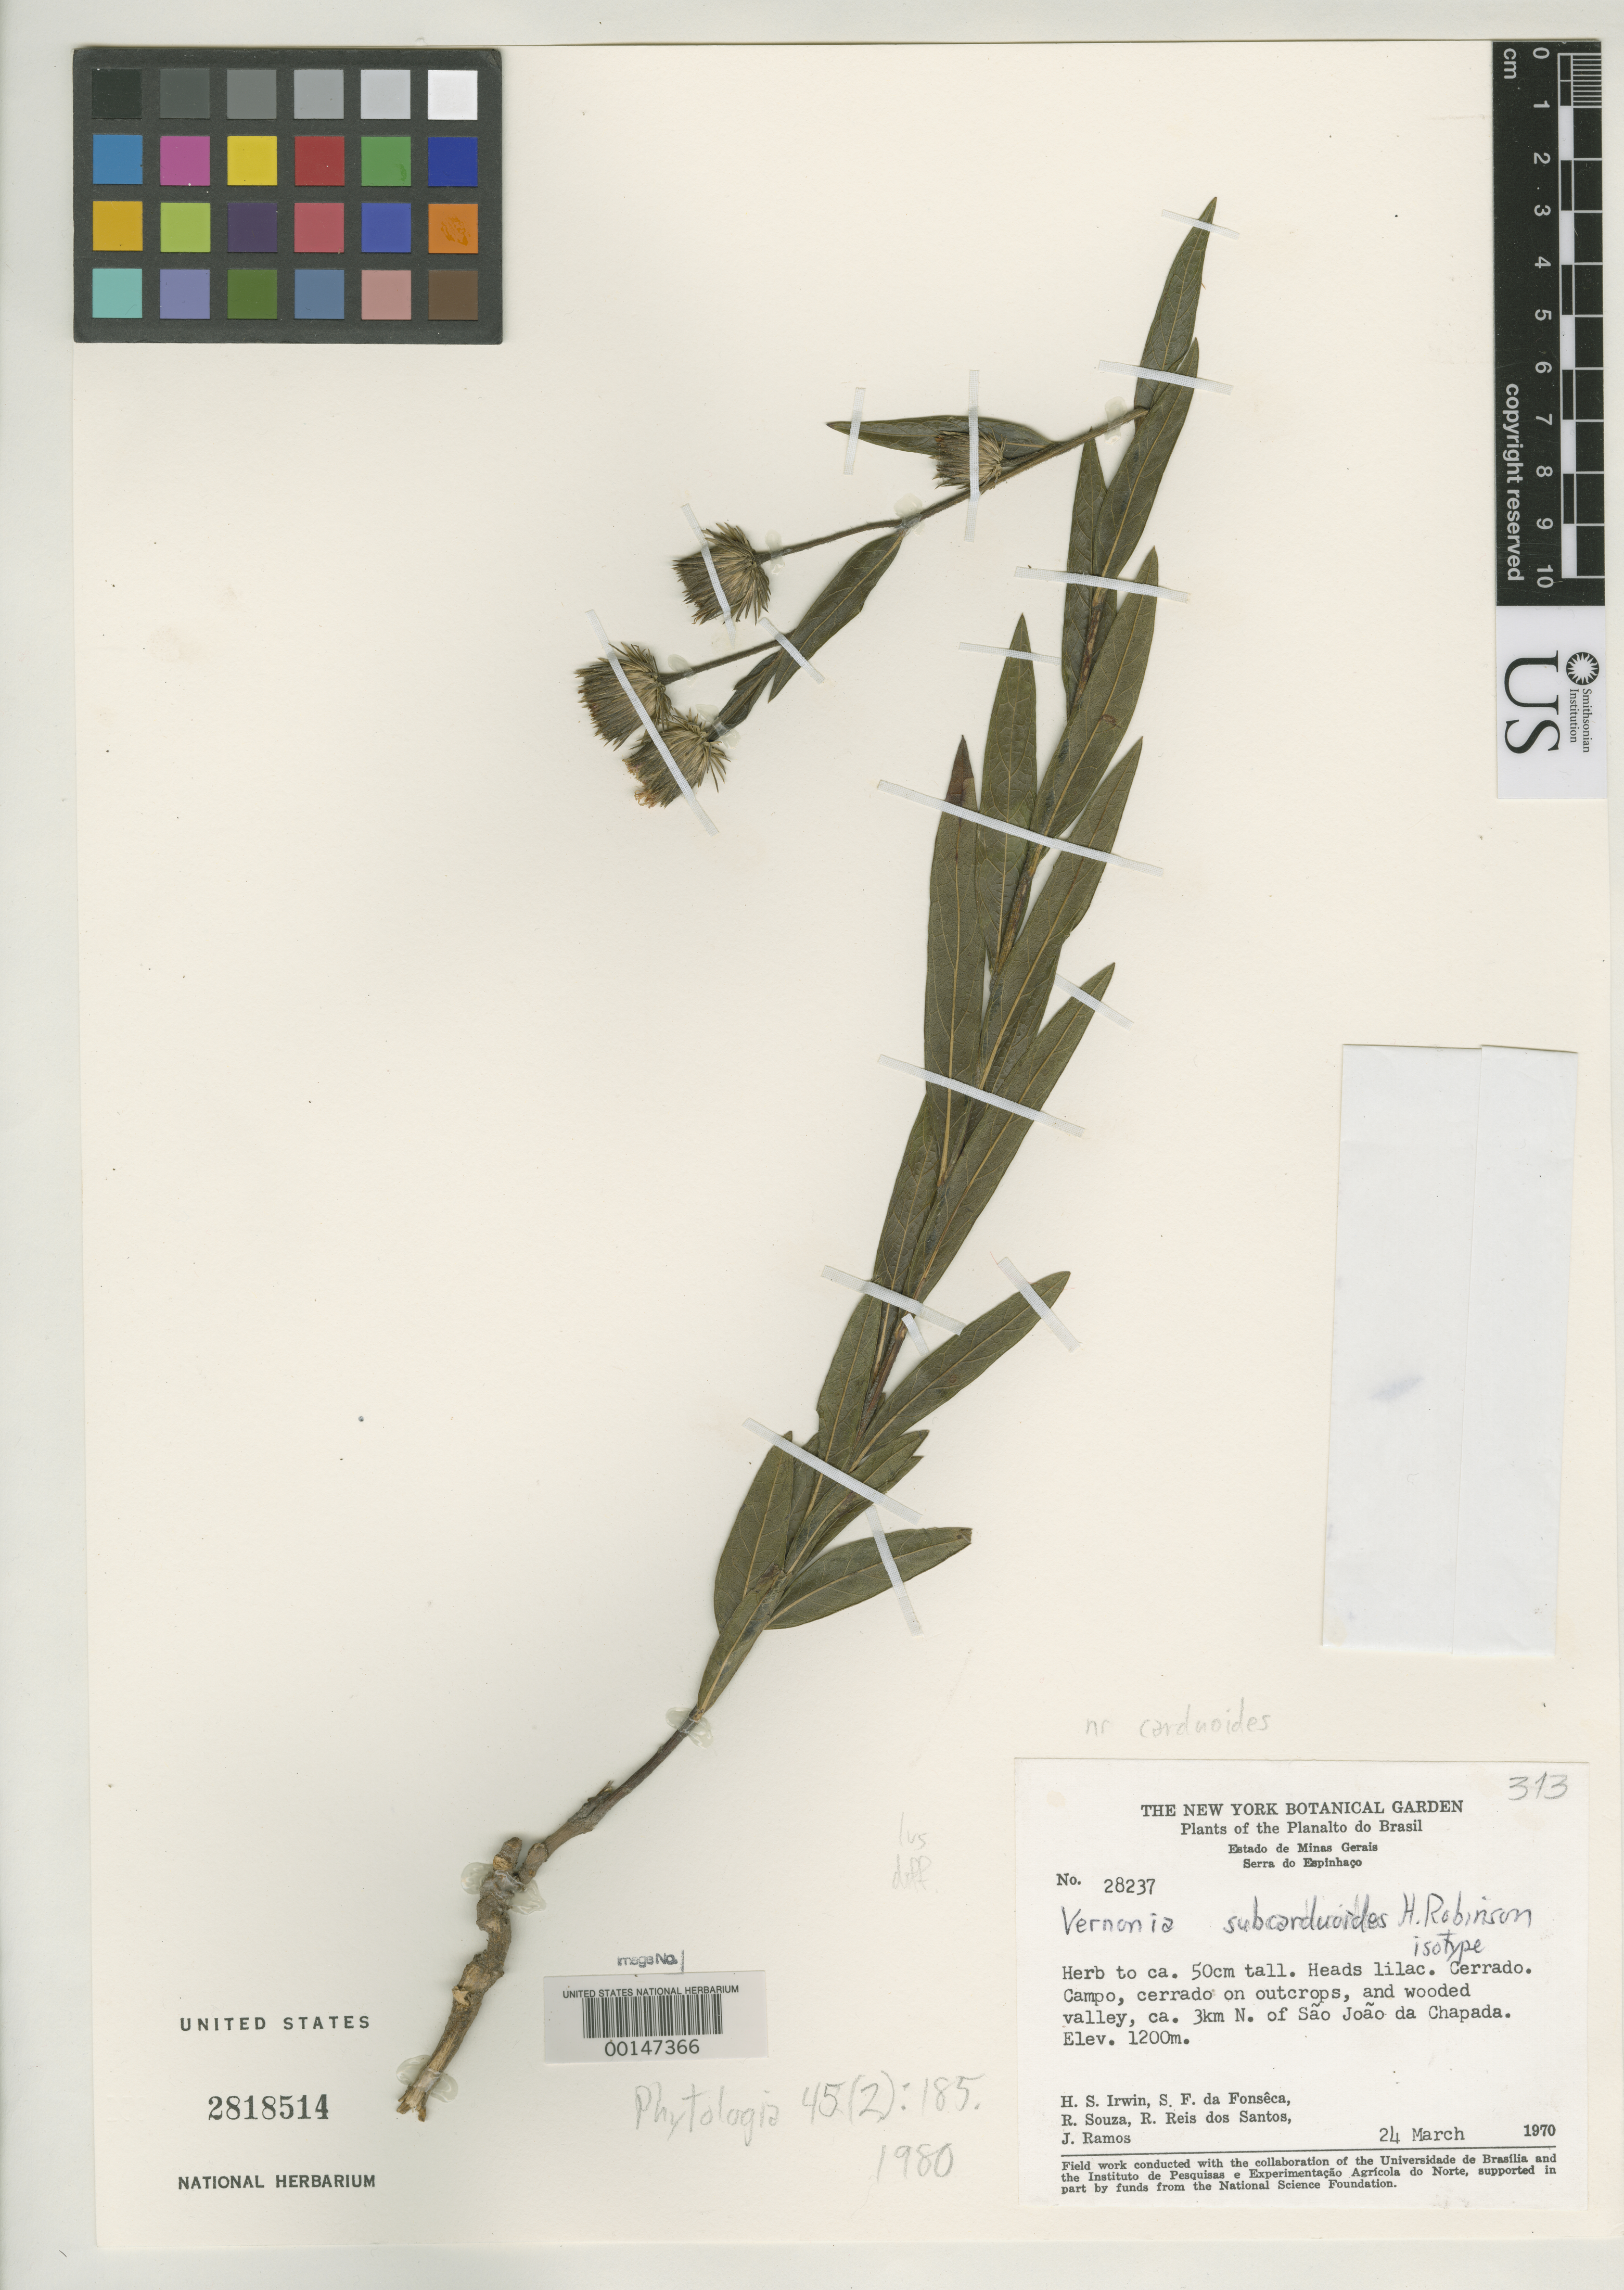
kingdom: Plantae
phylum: Tracheophyta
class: Magnoliopsida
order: Asterales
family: Asteraceae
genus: Vernonia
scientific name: Vernonia subcarduoides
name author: H. Rob.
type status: Isotype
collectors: H. Irwin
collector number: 28237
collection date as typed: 24 Mar 1970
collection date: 1970-03-24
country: Brazil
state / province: Minas Gerais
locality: Serra do Espinhaco, N of Sao Joao da Chapada.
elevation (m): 1200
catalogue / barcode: US 2818514